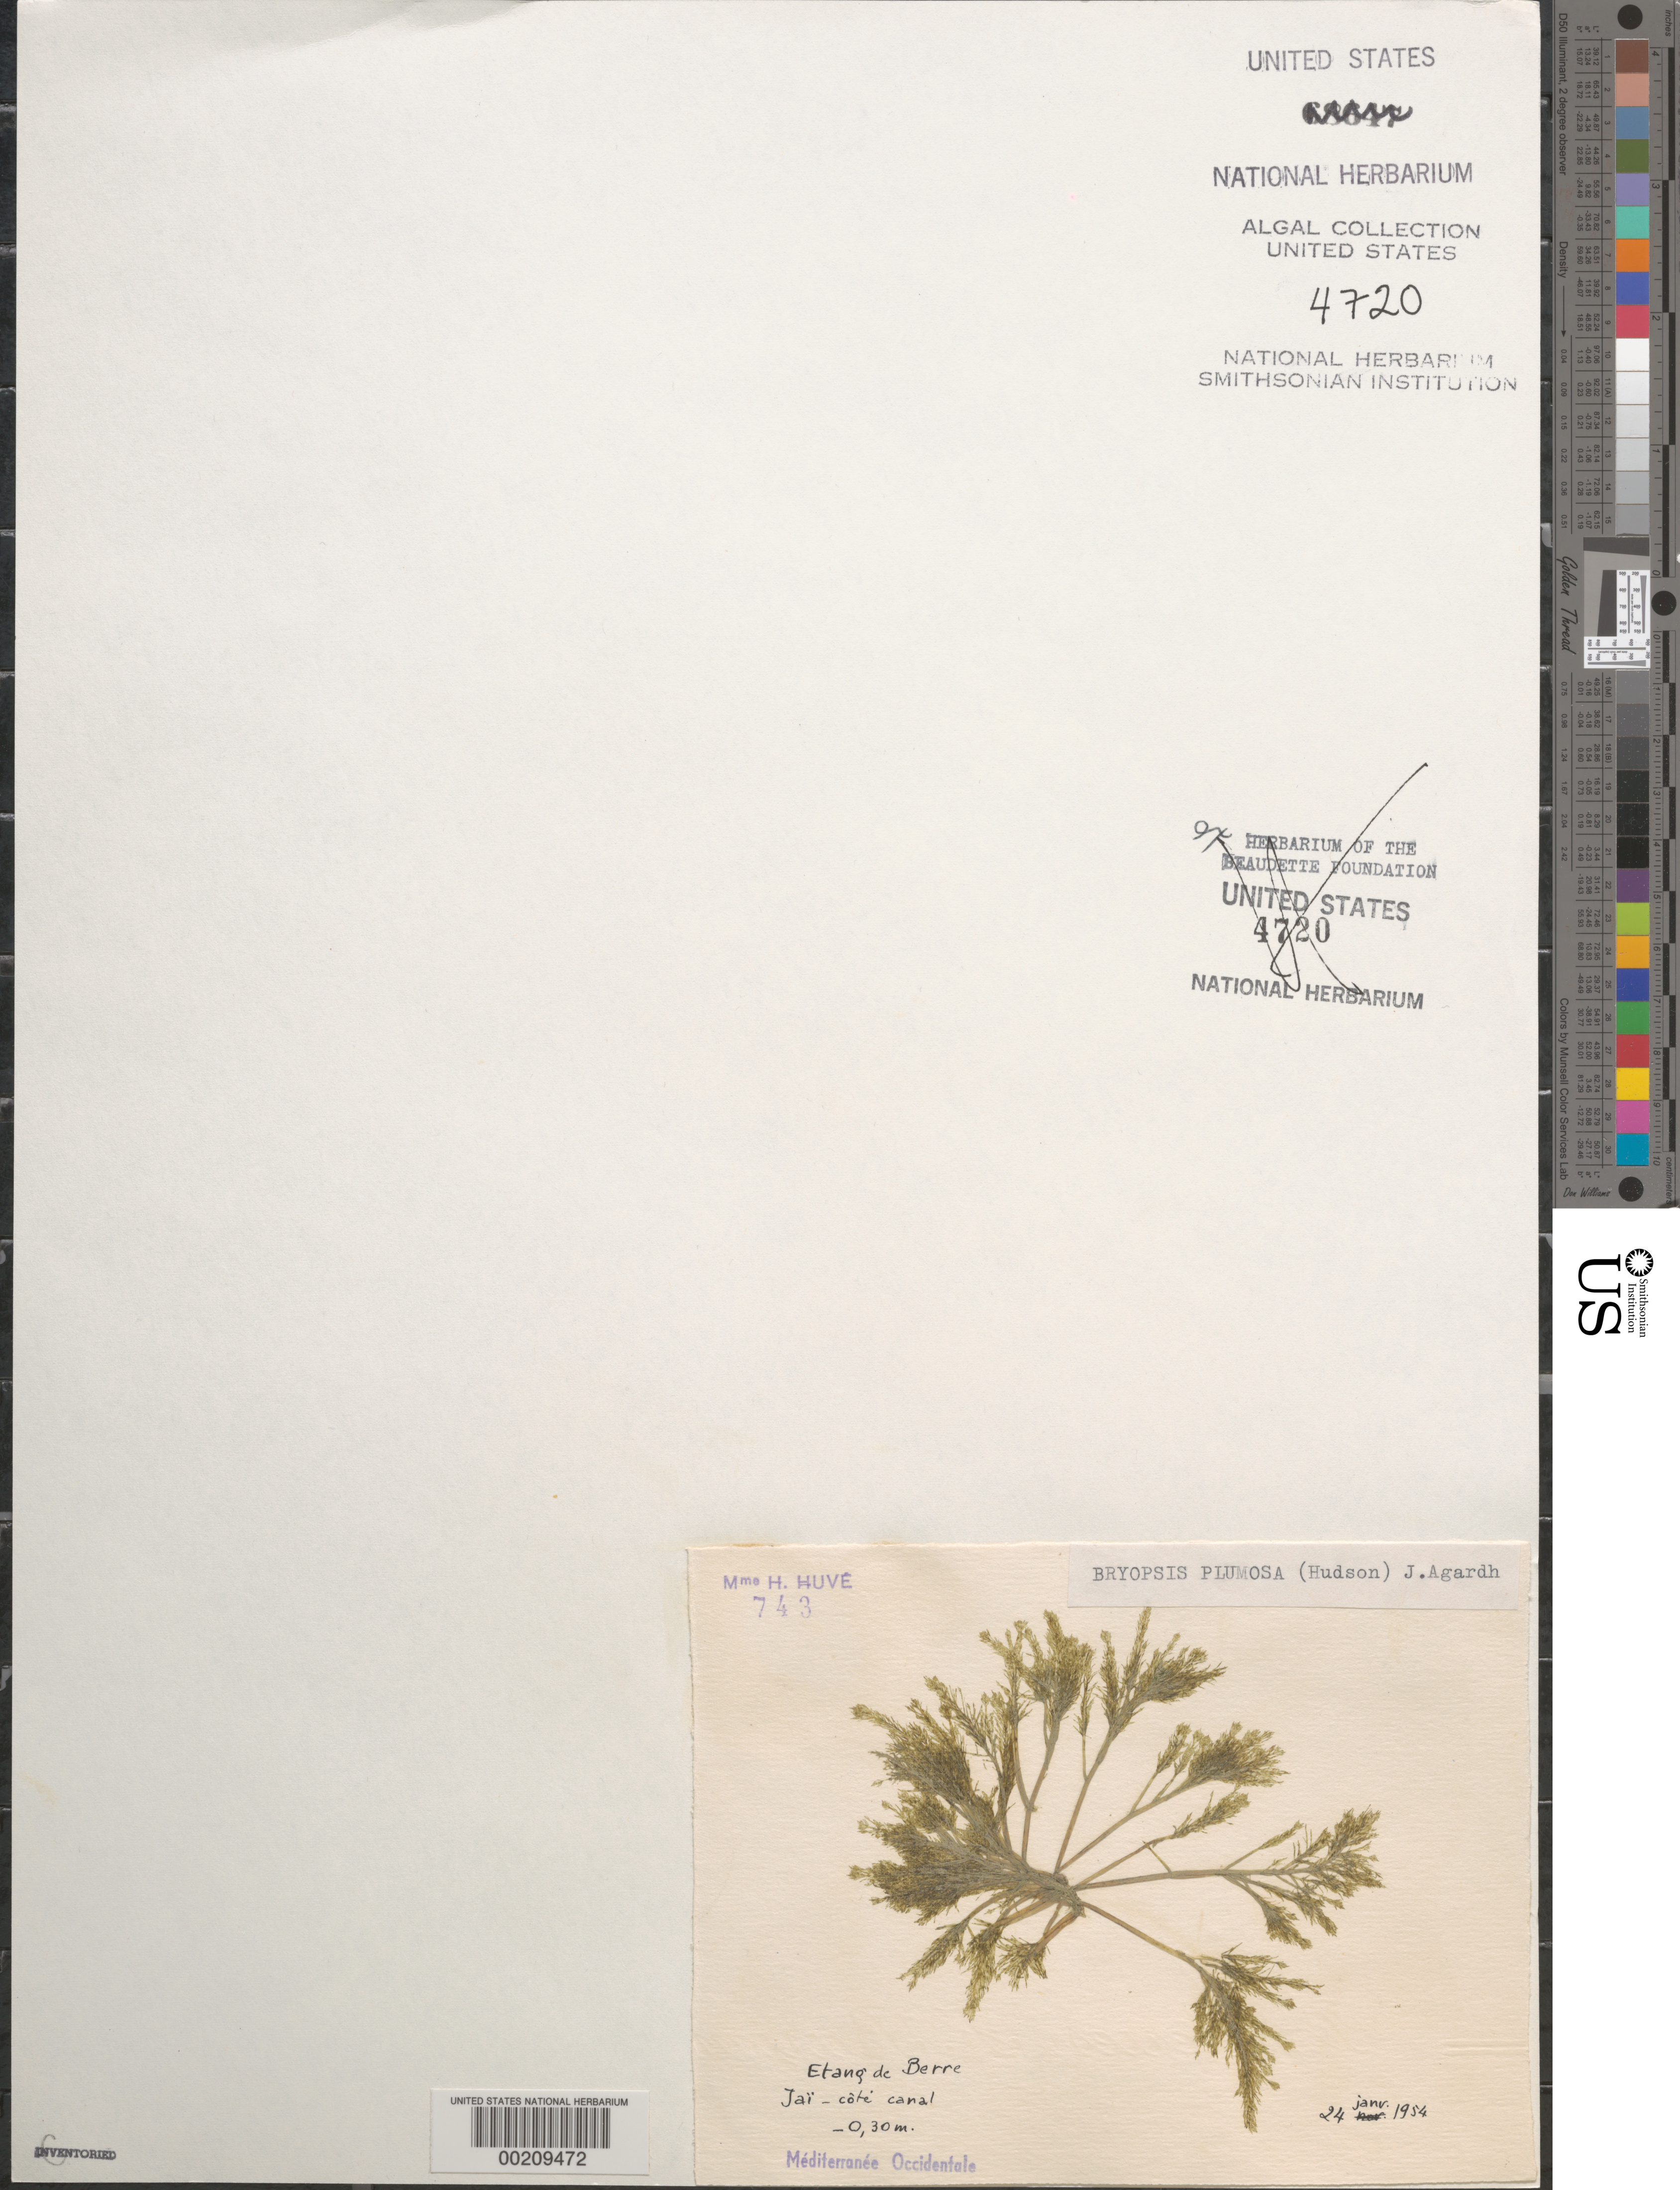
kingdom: Plantae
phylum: Chlorophyta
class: Ulvophyceae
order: Bryopsidales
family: Bryopsidaceae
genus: Bryopsis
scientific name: Bryopsis plumosa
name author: (Huds.) C. Agardh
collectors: H. Huvé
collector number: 743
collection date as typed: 24 Jan 1954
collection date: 1954-01-24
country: France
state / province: Provence-Alpes-Côte d'Azur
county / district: Bouches-Du-Rhône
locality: Etang de Berre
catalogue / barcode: US 4720